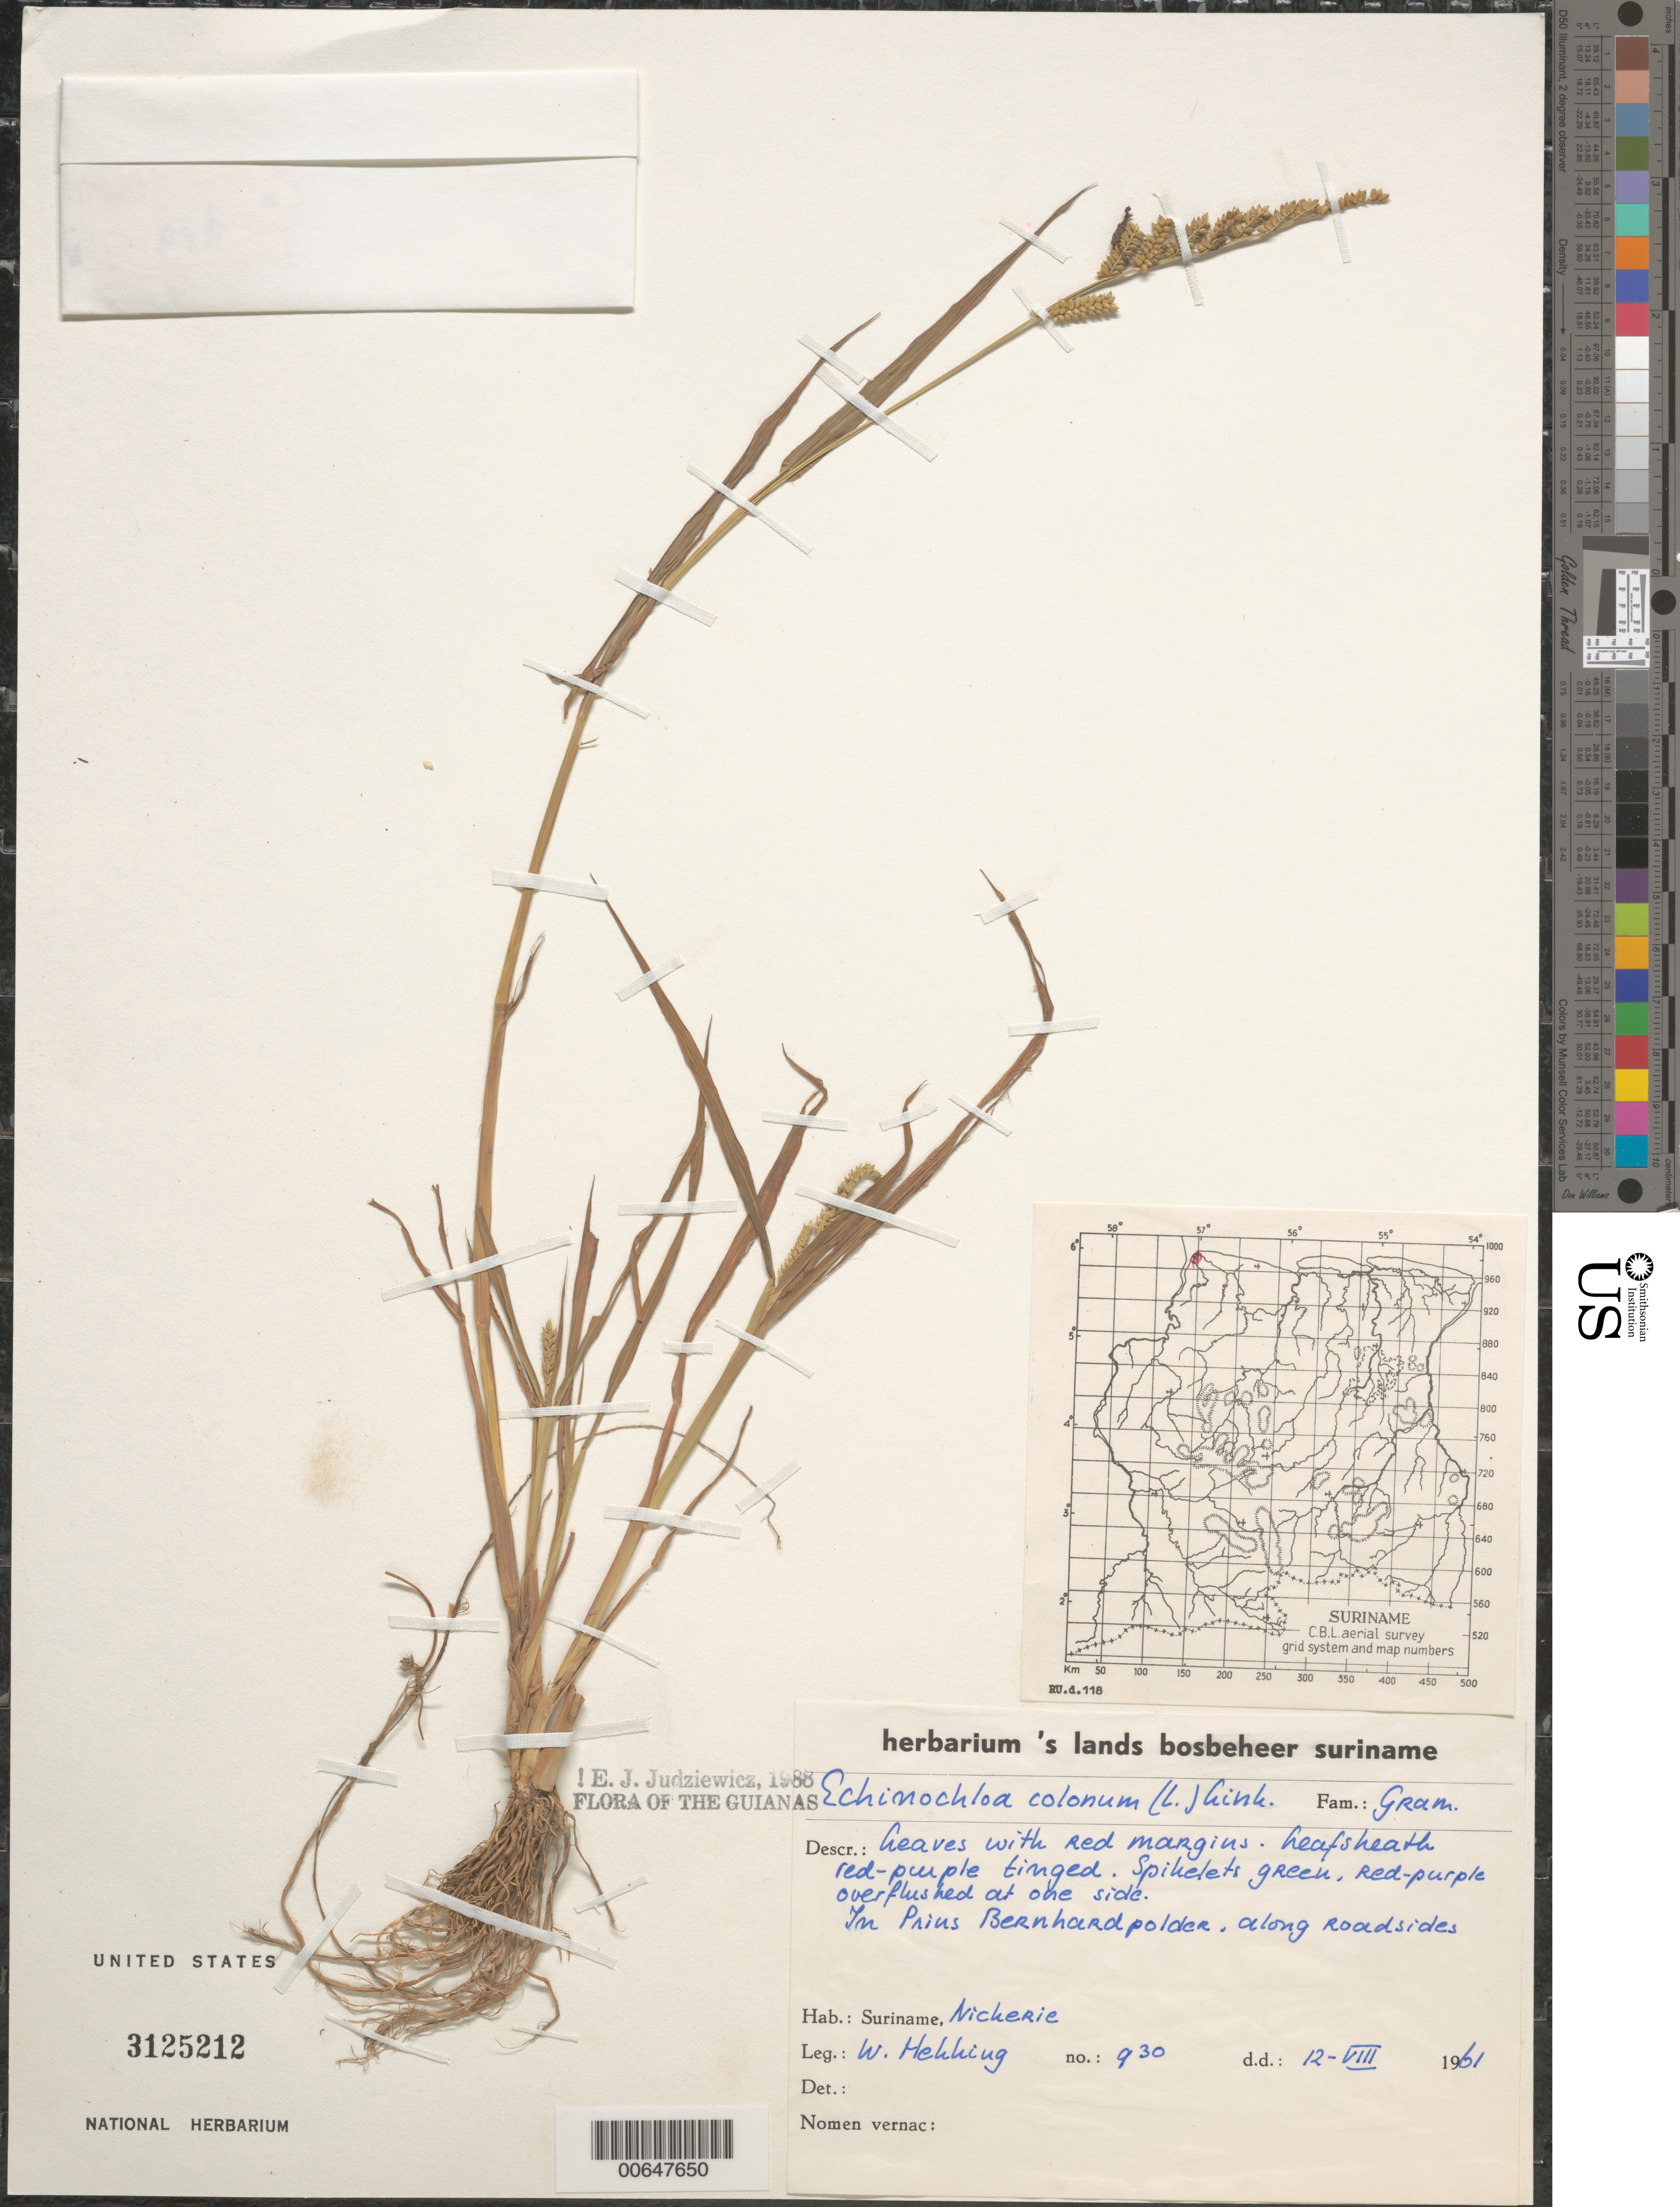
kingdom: Plantae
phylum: Tracheophyta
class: Liliopsida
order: Poales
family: Poaceae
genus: Echinochloa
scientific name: Echinochloa colona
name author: (L.) Link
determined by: Judziewicz, E. J.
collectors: W. H. A. Hekking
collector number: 930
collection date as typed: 12-Aug-61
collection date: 1961-08-12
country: Suriname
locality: Nieuw Nickerie, Bernhard - Polder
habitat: Along roadsides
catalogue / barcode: US 3125212